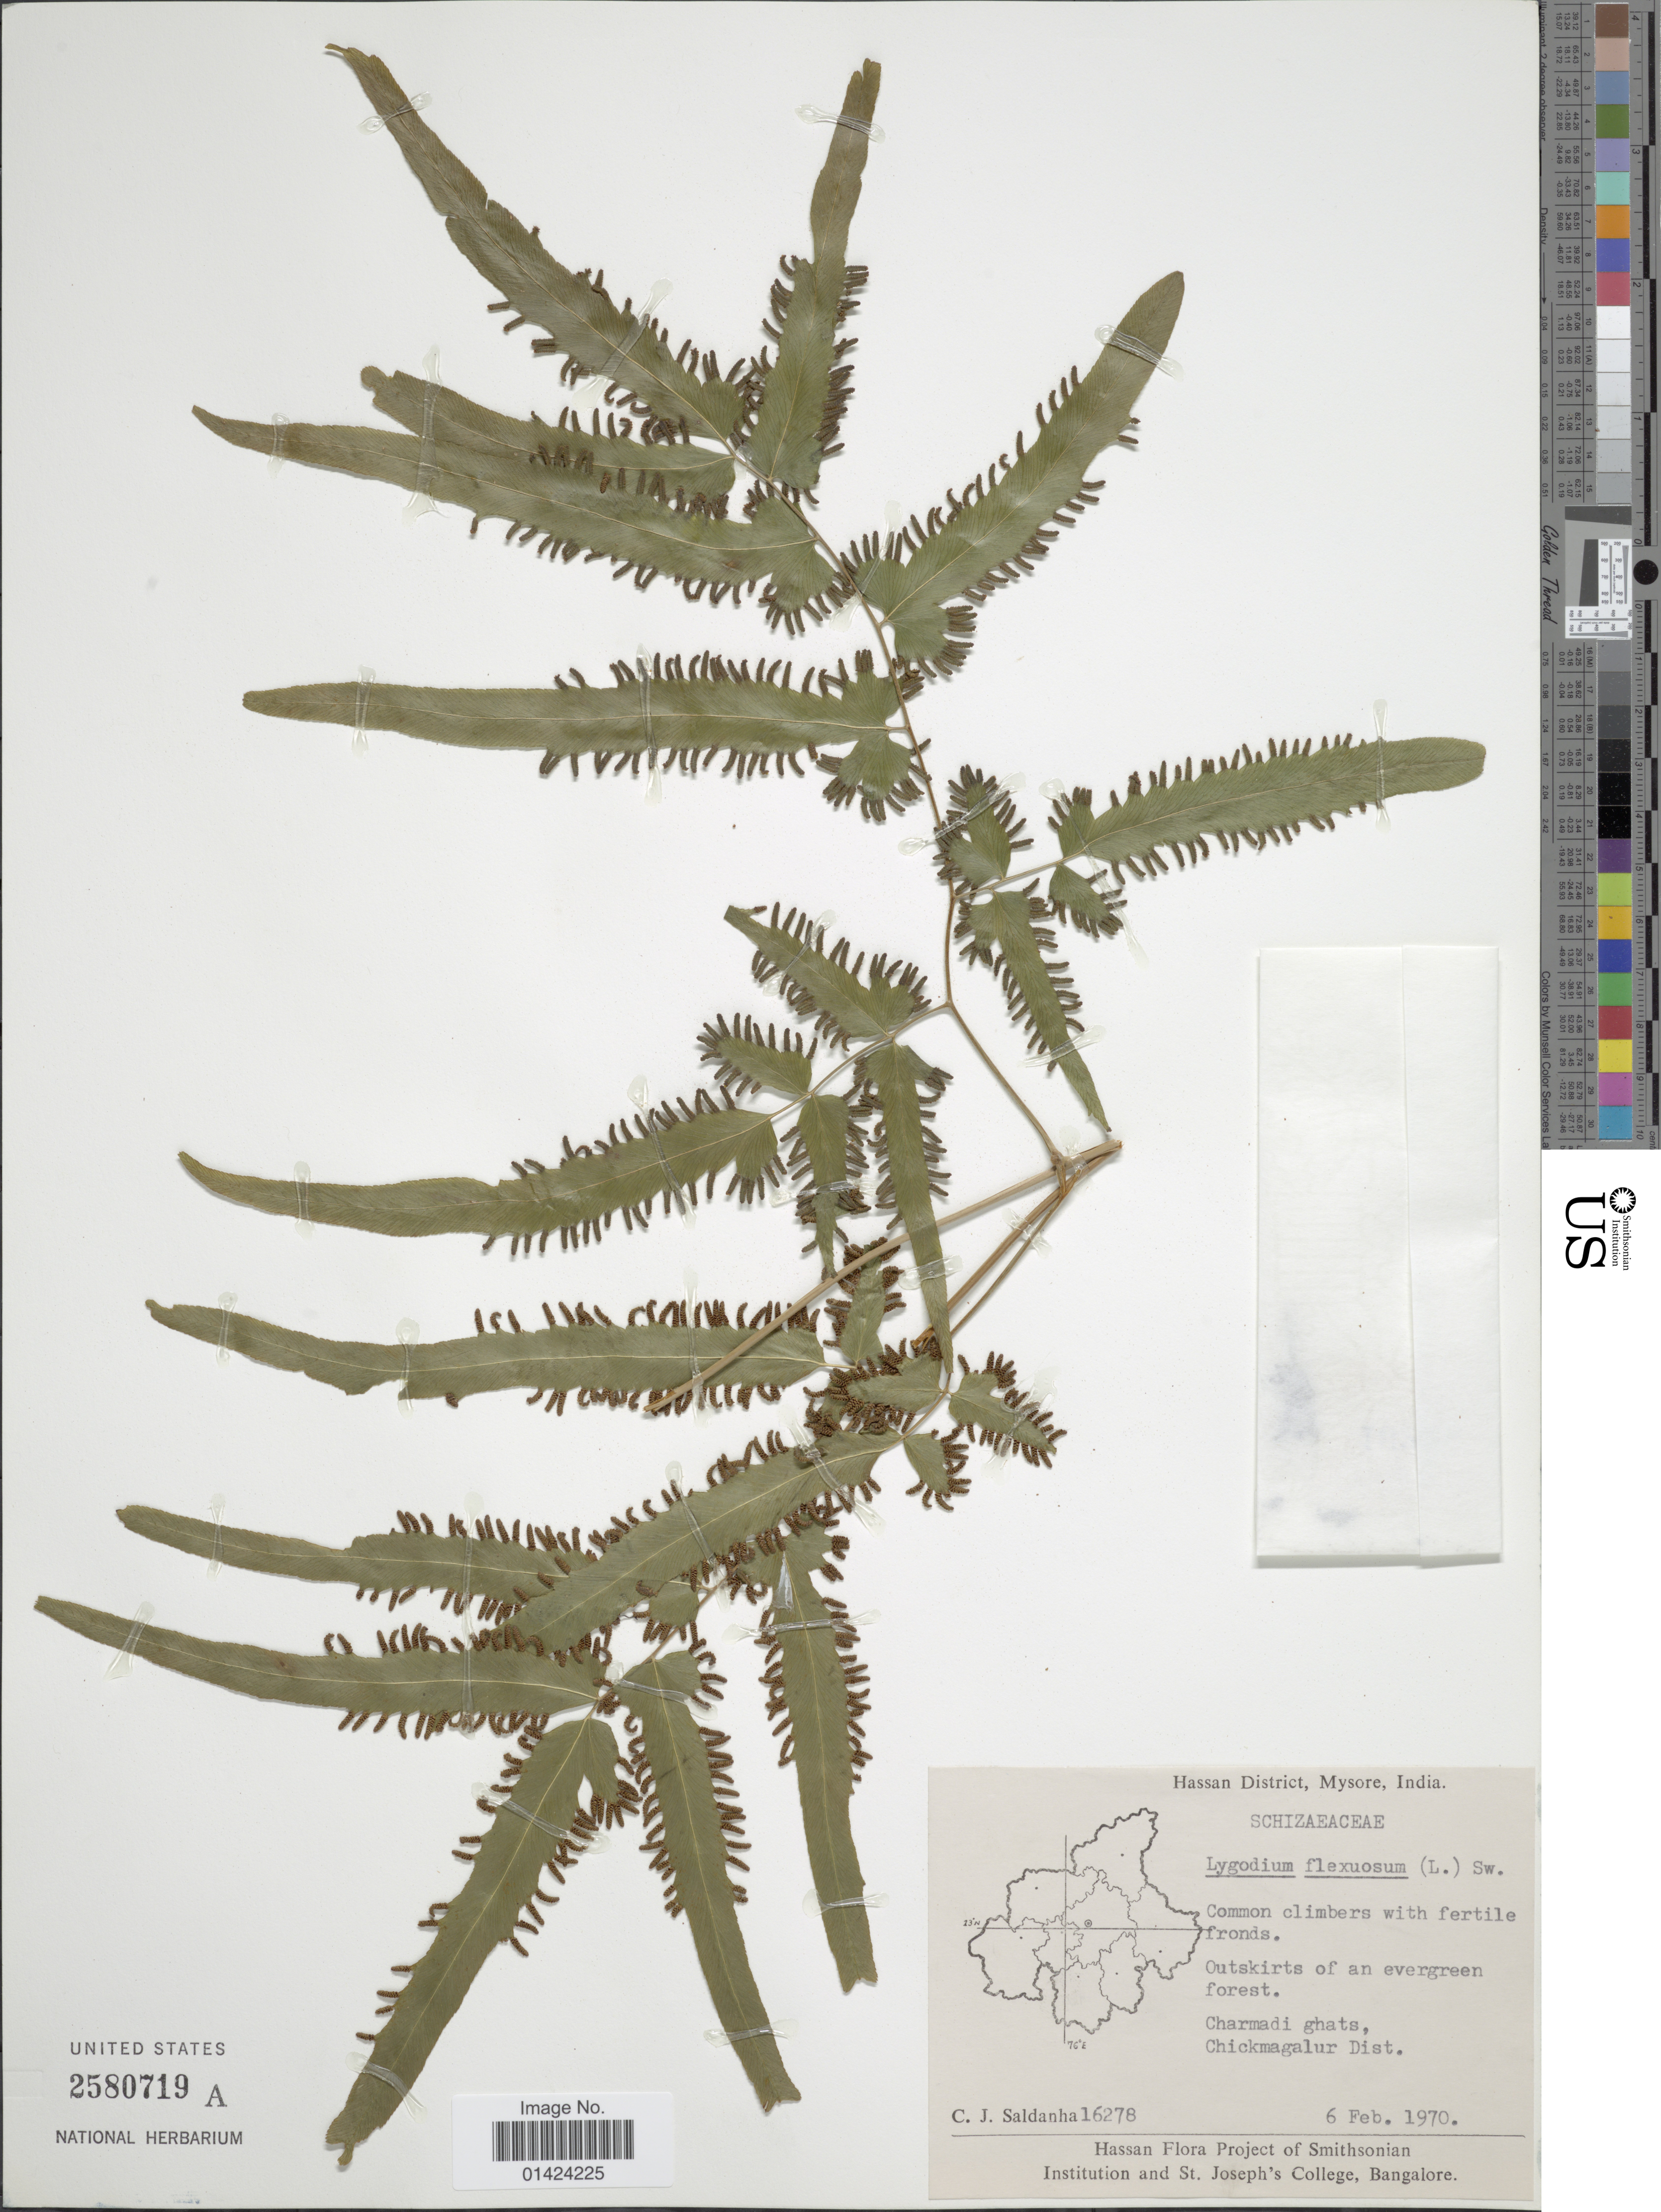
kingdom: Plantae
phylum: Tracheophyta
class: Polypodiopsida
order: Schizaeales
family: Lygodiaceae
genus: Lygodium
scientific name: Lygodium flexuosum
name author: Sw.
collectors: C. J. Saldanha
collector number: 16278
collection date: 1970-02-06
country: India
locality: Hassan District, Mysore. Charmadi ghats, Chickmagalur Dist.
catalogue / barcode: US 2580719